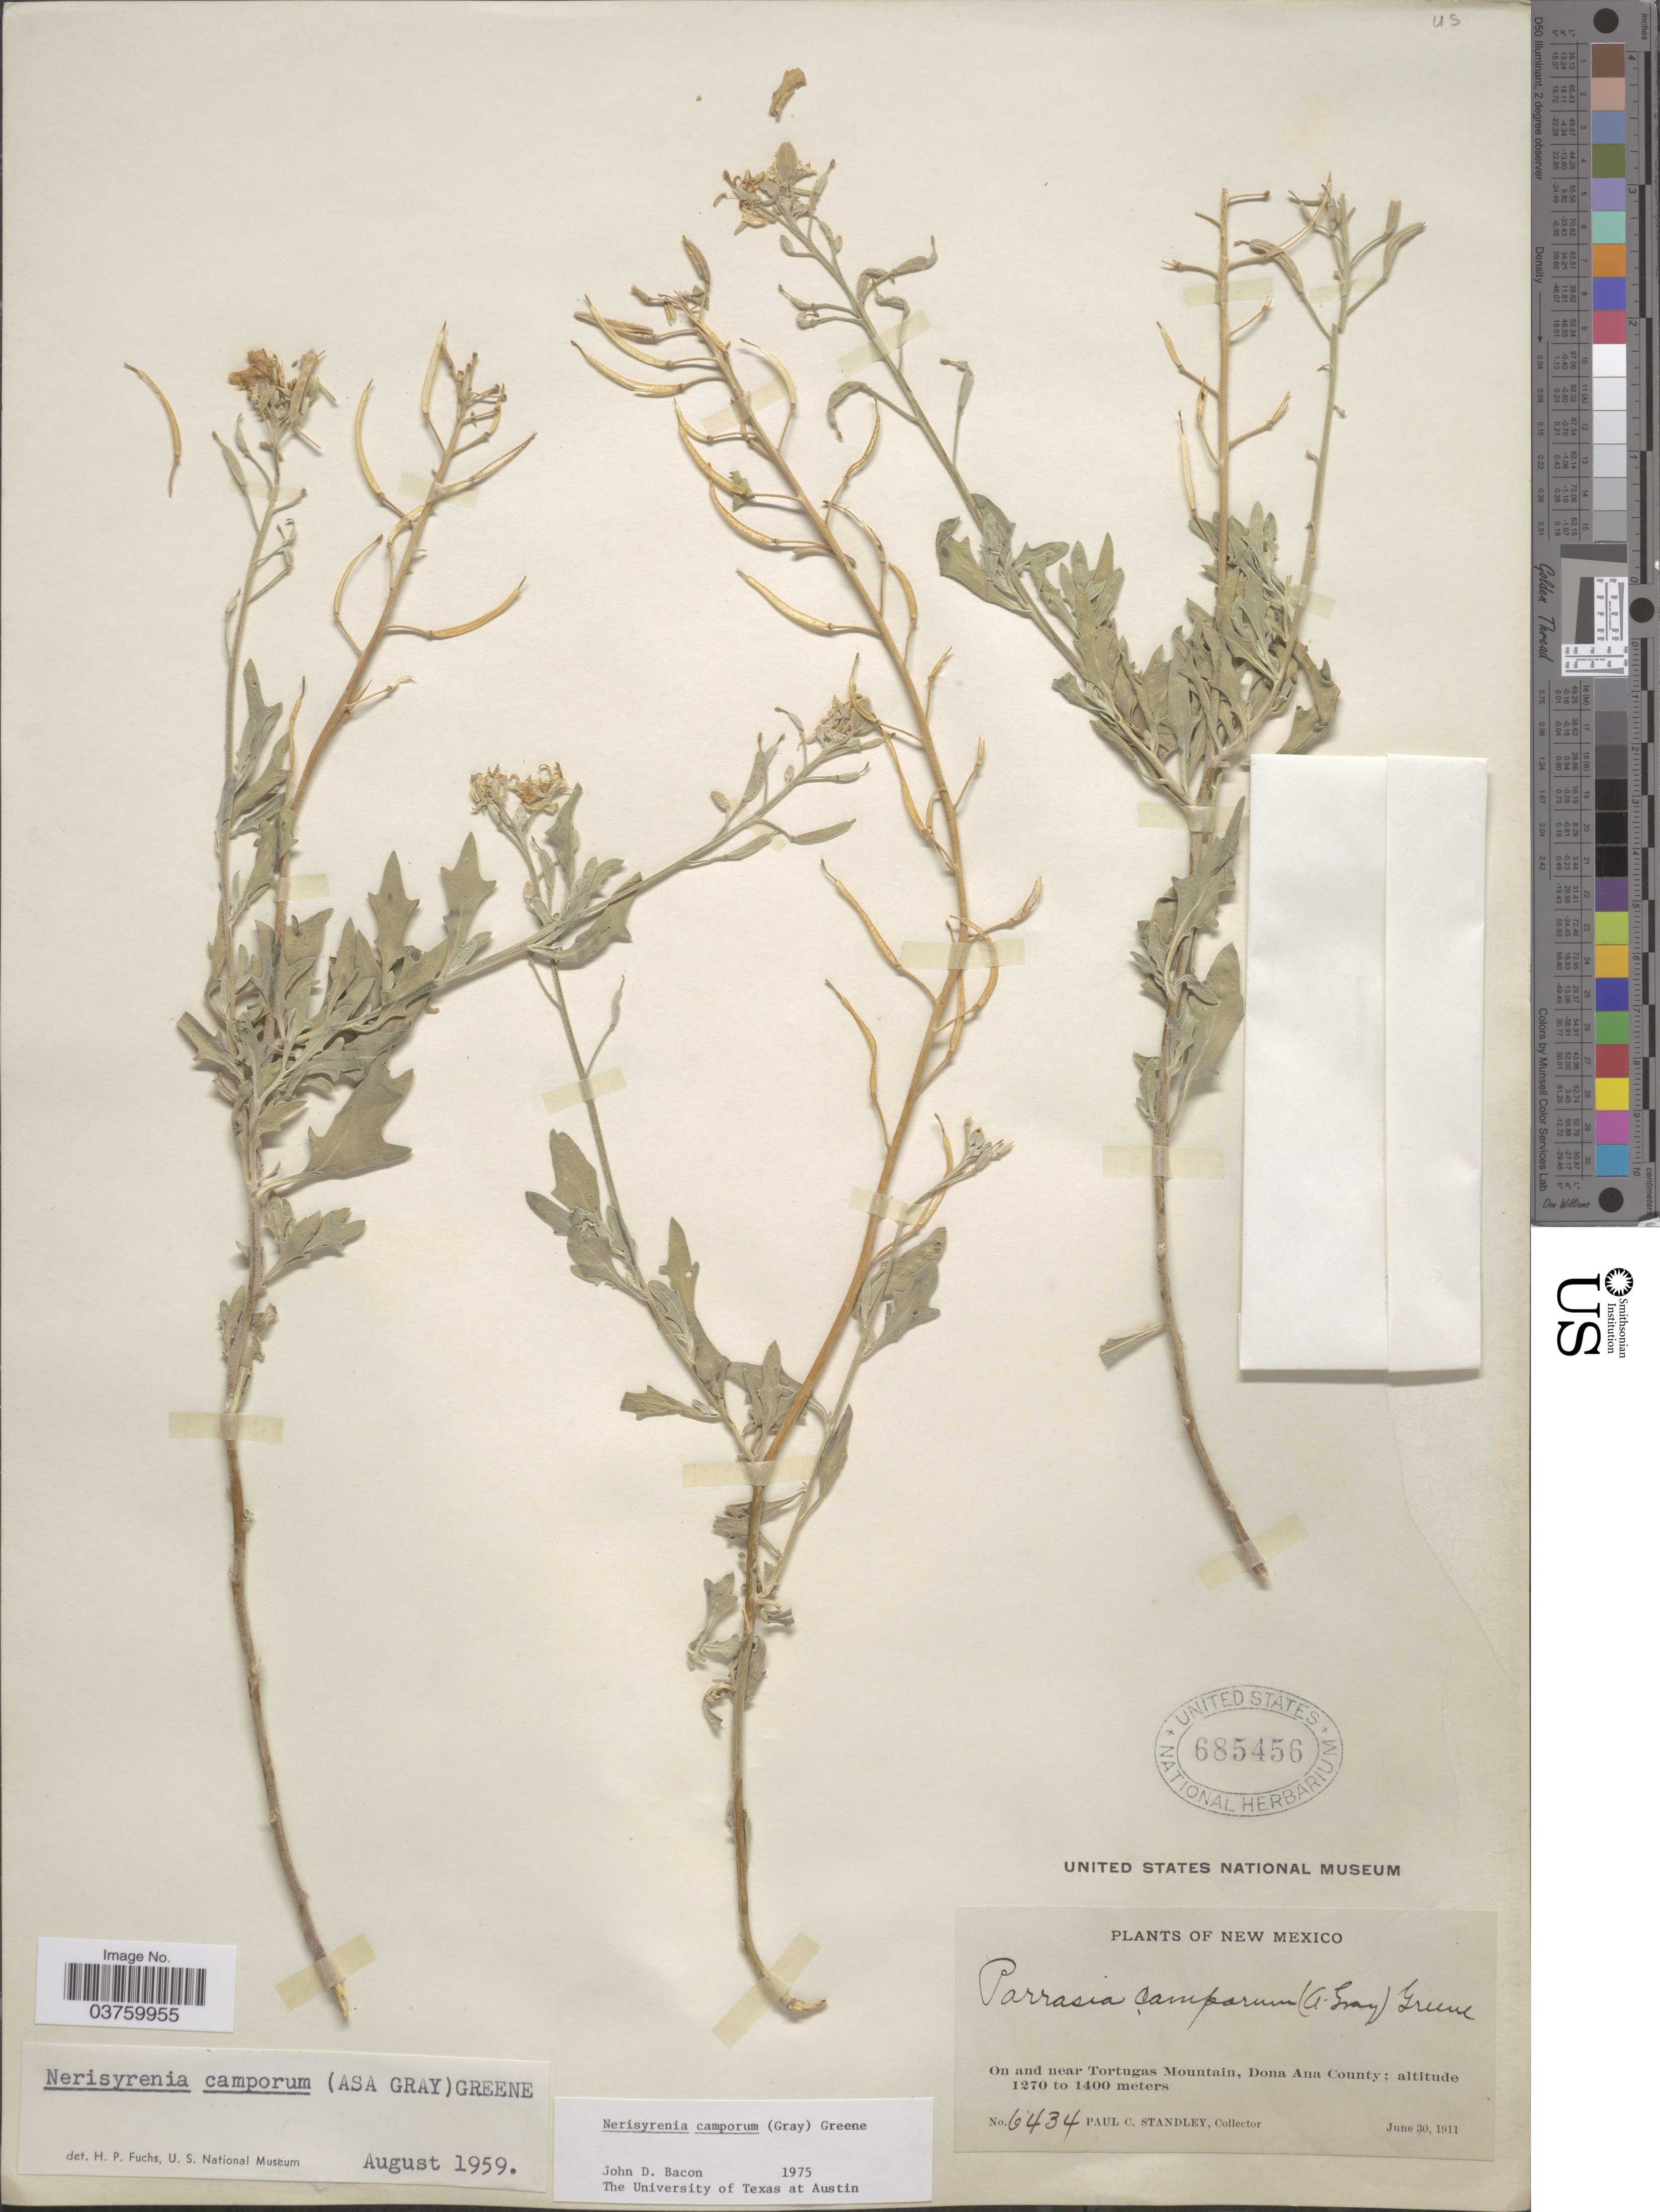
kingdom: Plantae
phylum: Tracheophyta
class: Magnoliopsida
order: Brassicales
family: Brassicaceae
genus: Nerisyrenia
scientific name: Nerisyrenia camporum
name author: (A. Gray) Greene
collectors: P. C. Standley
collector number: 6434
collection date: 1911-06-30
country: United States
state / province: New Mexico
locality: On and near Tortugas Mountain, Dona Ana County.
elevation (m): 1270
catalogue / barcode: US 685456